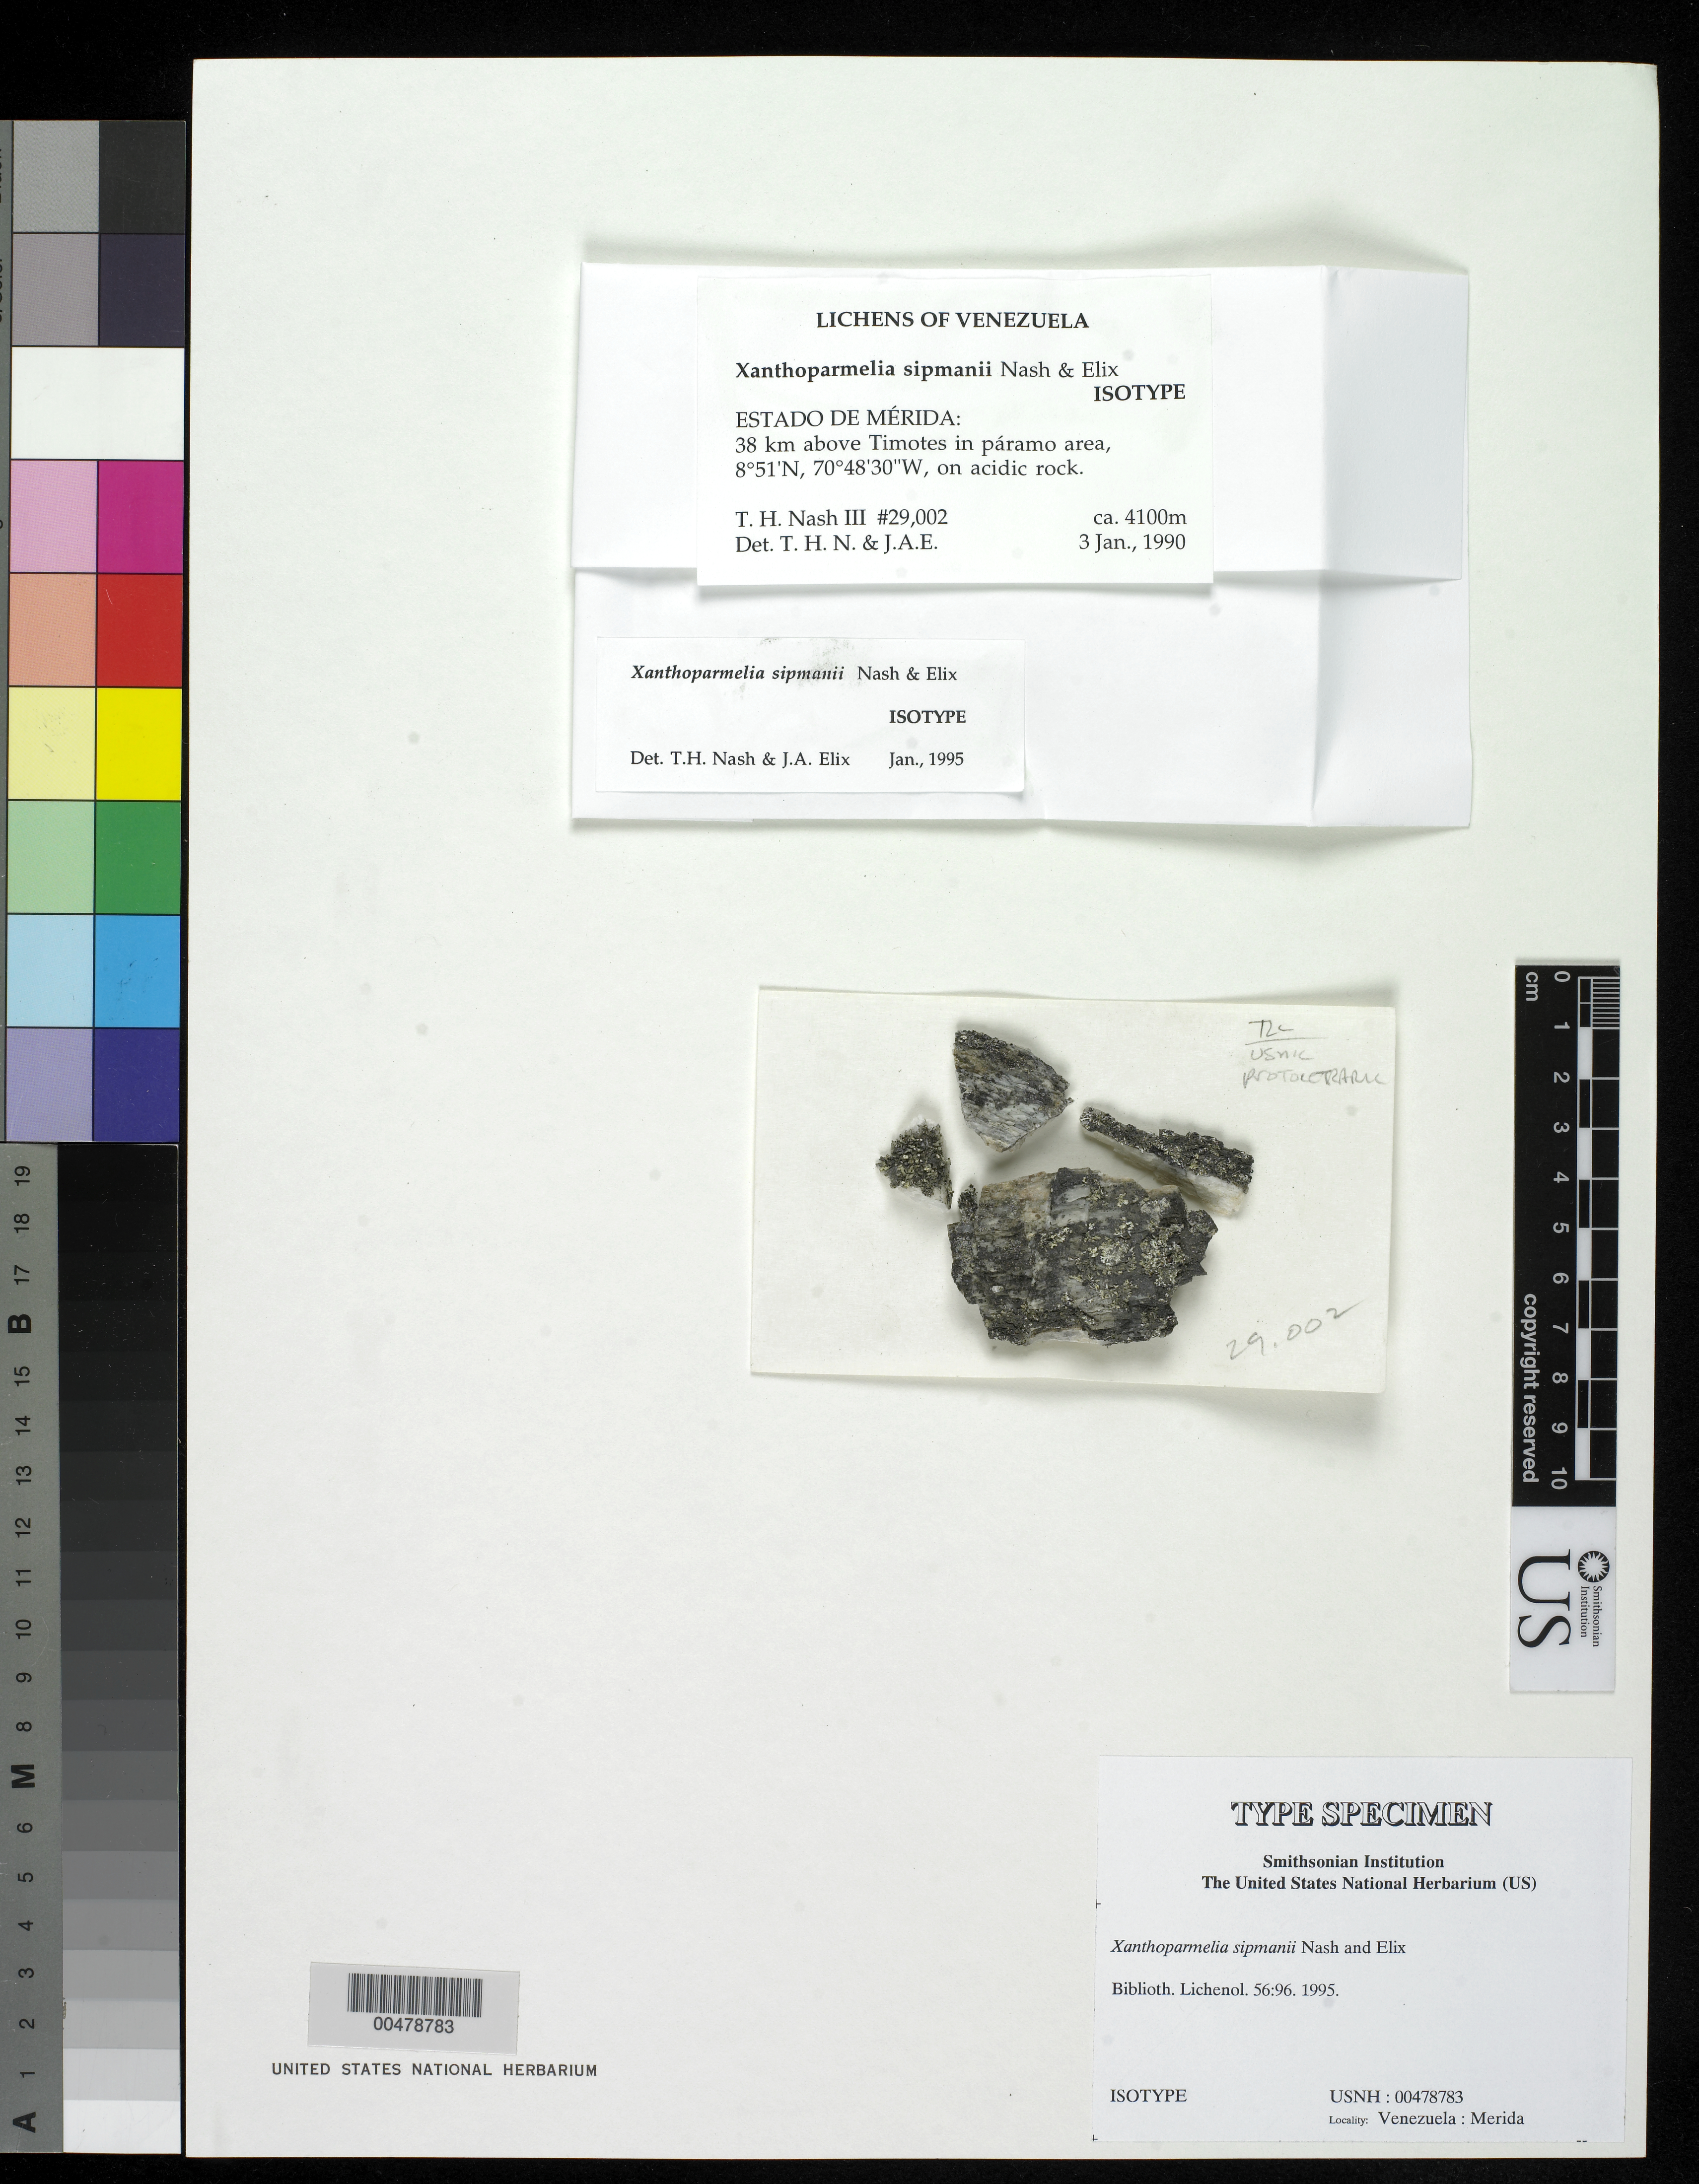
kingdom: Fungi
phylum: Ascomycota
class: Lecanoromycetes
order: Lecanorales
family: Parmeliaceae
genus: Xanthoparmelia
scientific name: Xanthoparmelia sipmanii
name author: T.H. Nash & Elix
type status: Isotype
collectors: T. H. Nash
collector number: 29002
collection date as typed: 03 Jan 1990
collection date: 1990-01-03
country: Venezuela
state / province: Mérida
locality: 38 km above Timotes in Paramo area.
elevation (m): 4100